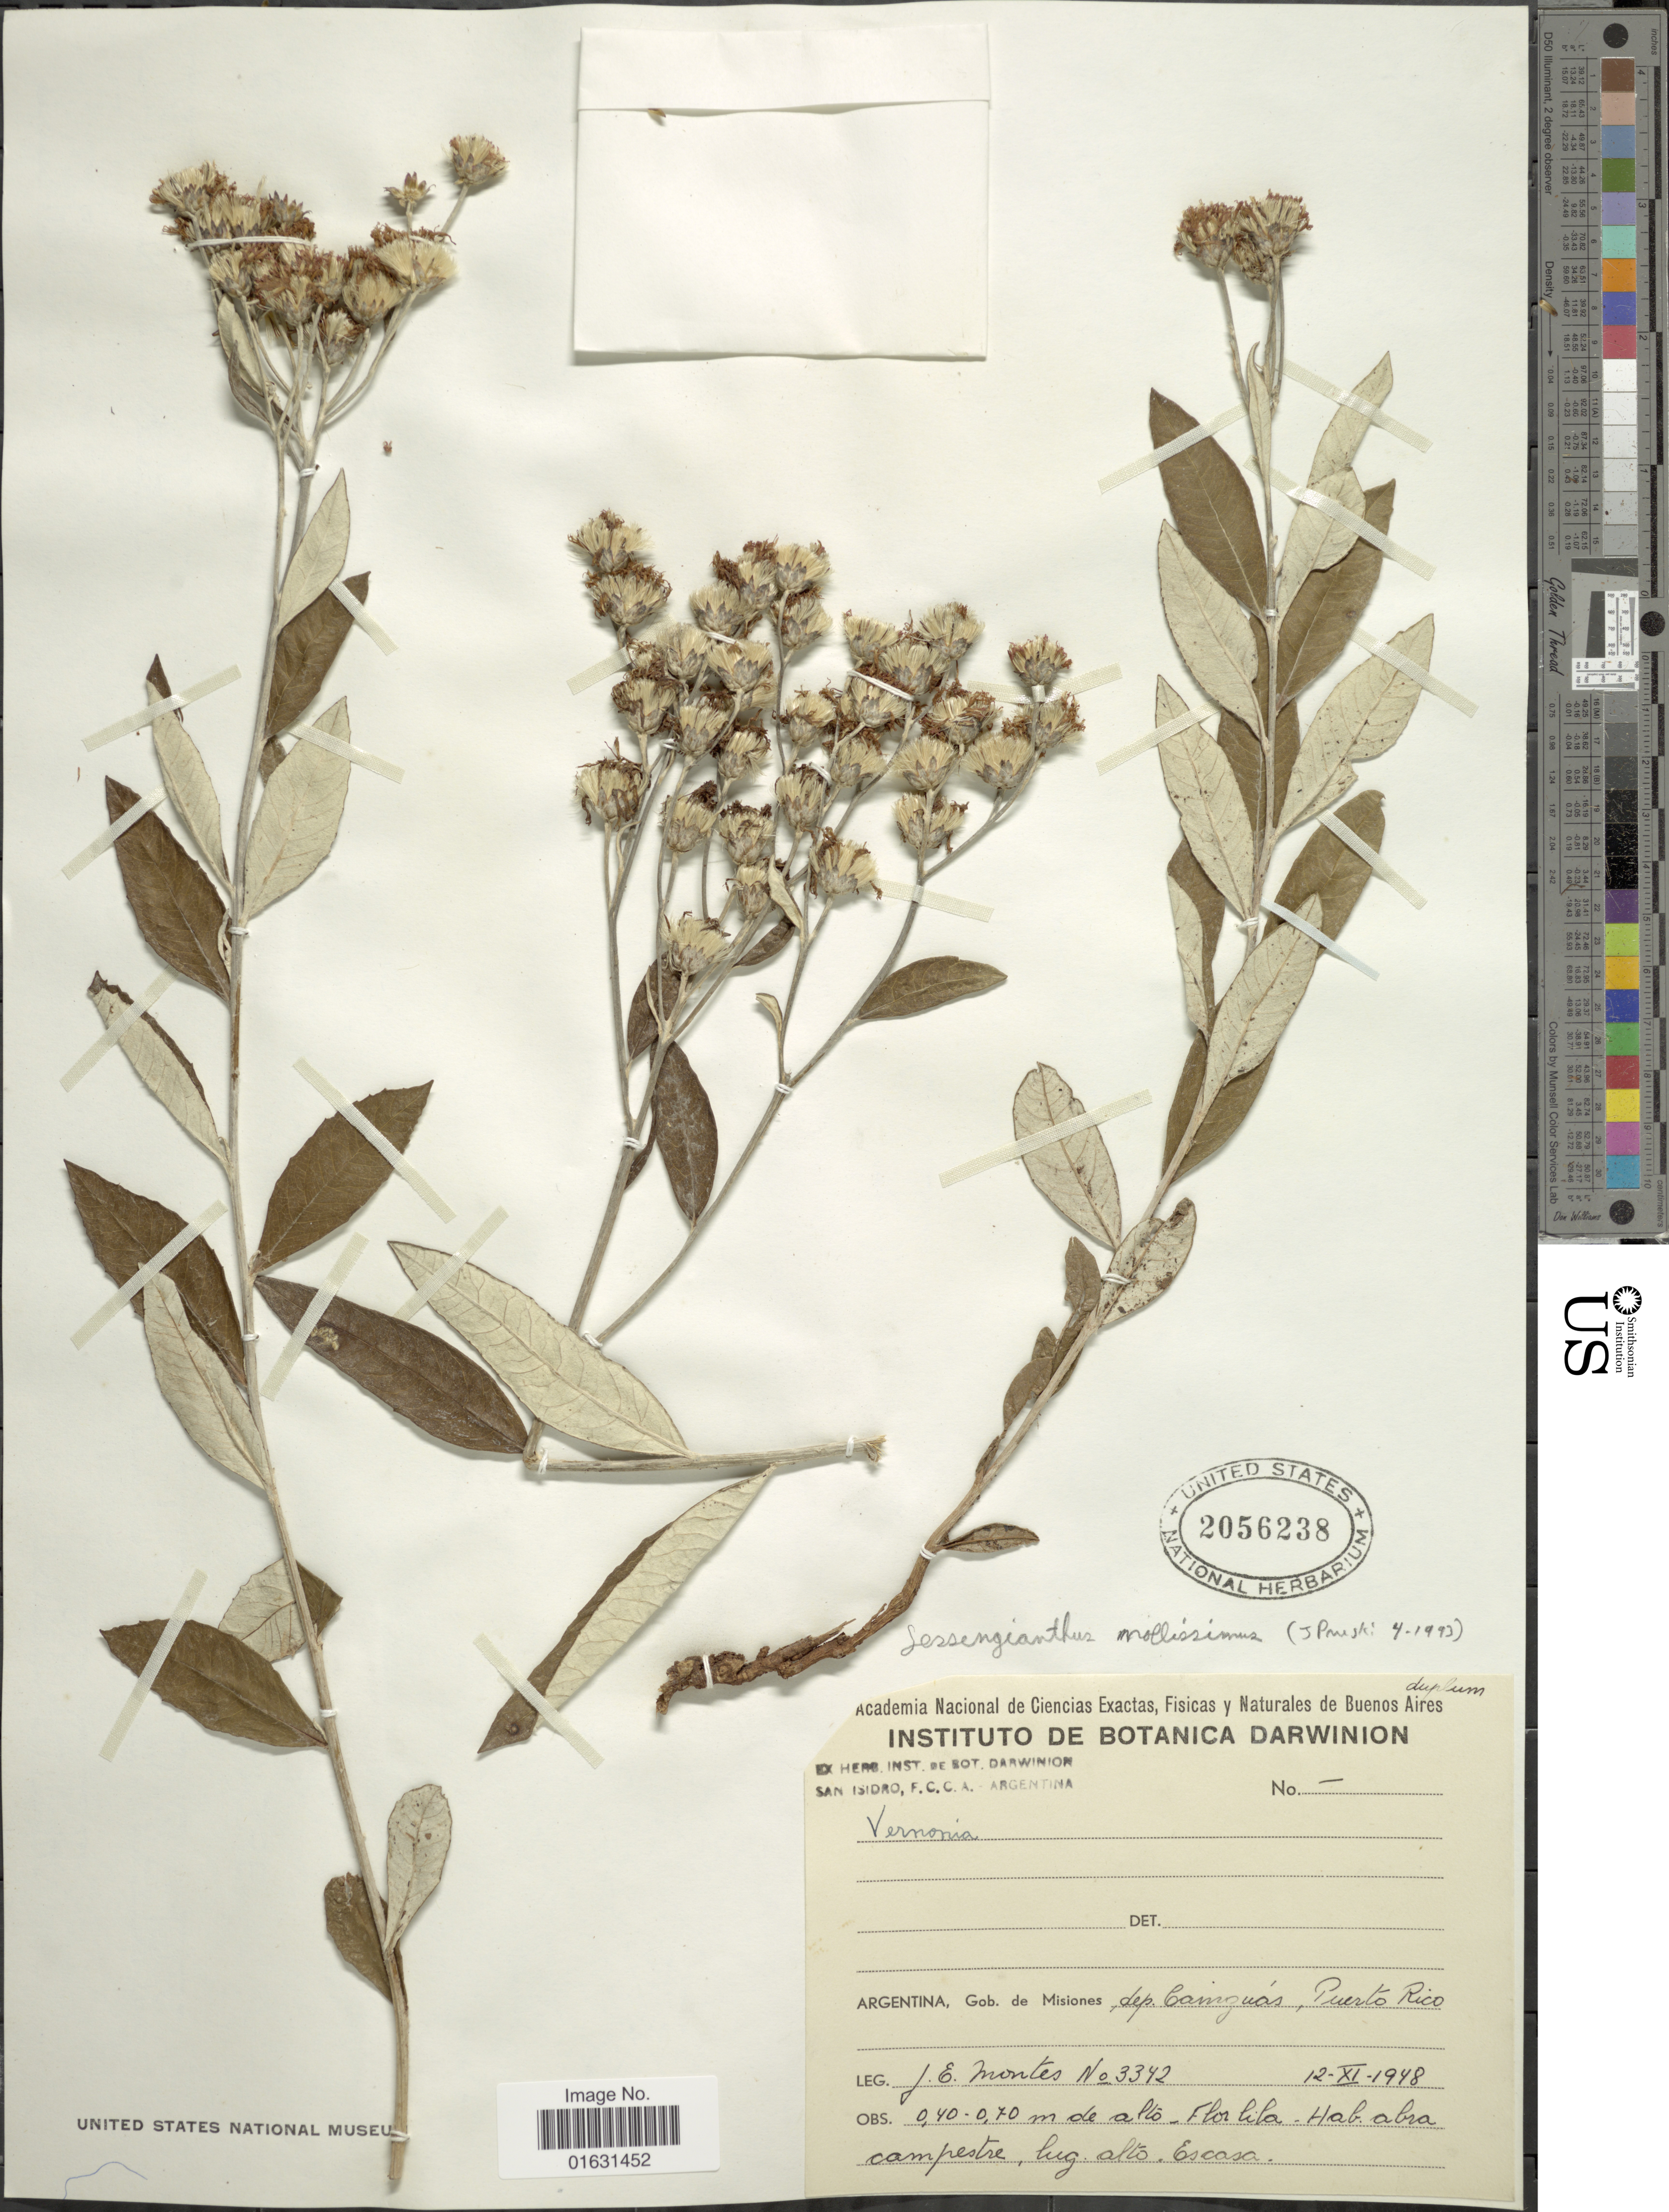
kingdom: Plantae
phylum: Tracheophyta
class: Magnoliopsida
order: Asterales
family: Asteraceae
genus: Lessingianthus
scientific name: Lessingianthus mollissimus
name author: (D. Don ex Hook. & Arn.) H. Rob.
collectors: J. E. Montes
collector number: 3342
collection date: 1948-11-12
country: Argentina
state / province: Misiones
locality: Dep. Cainguás.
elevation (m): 0.4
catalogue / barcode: US 2056238